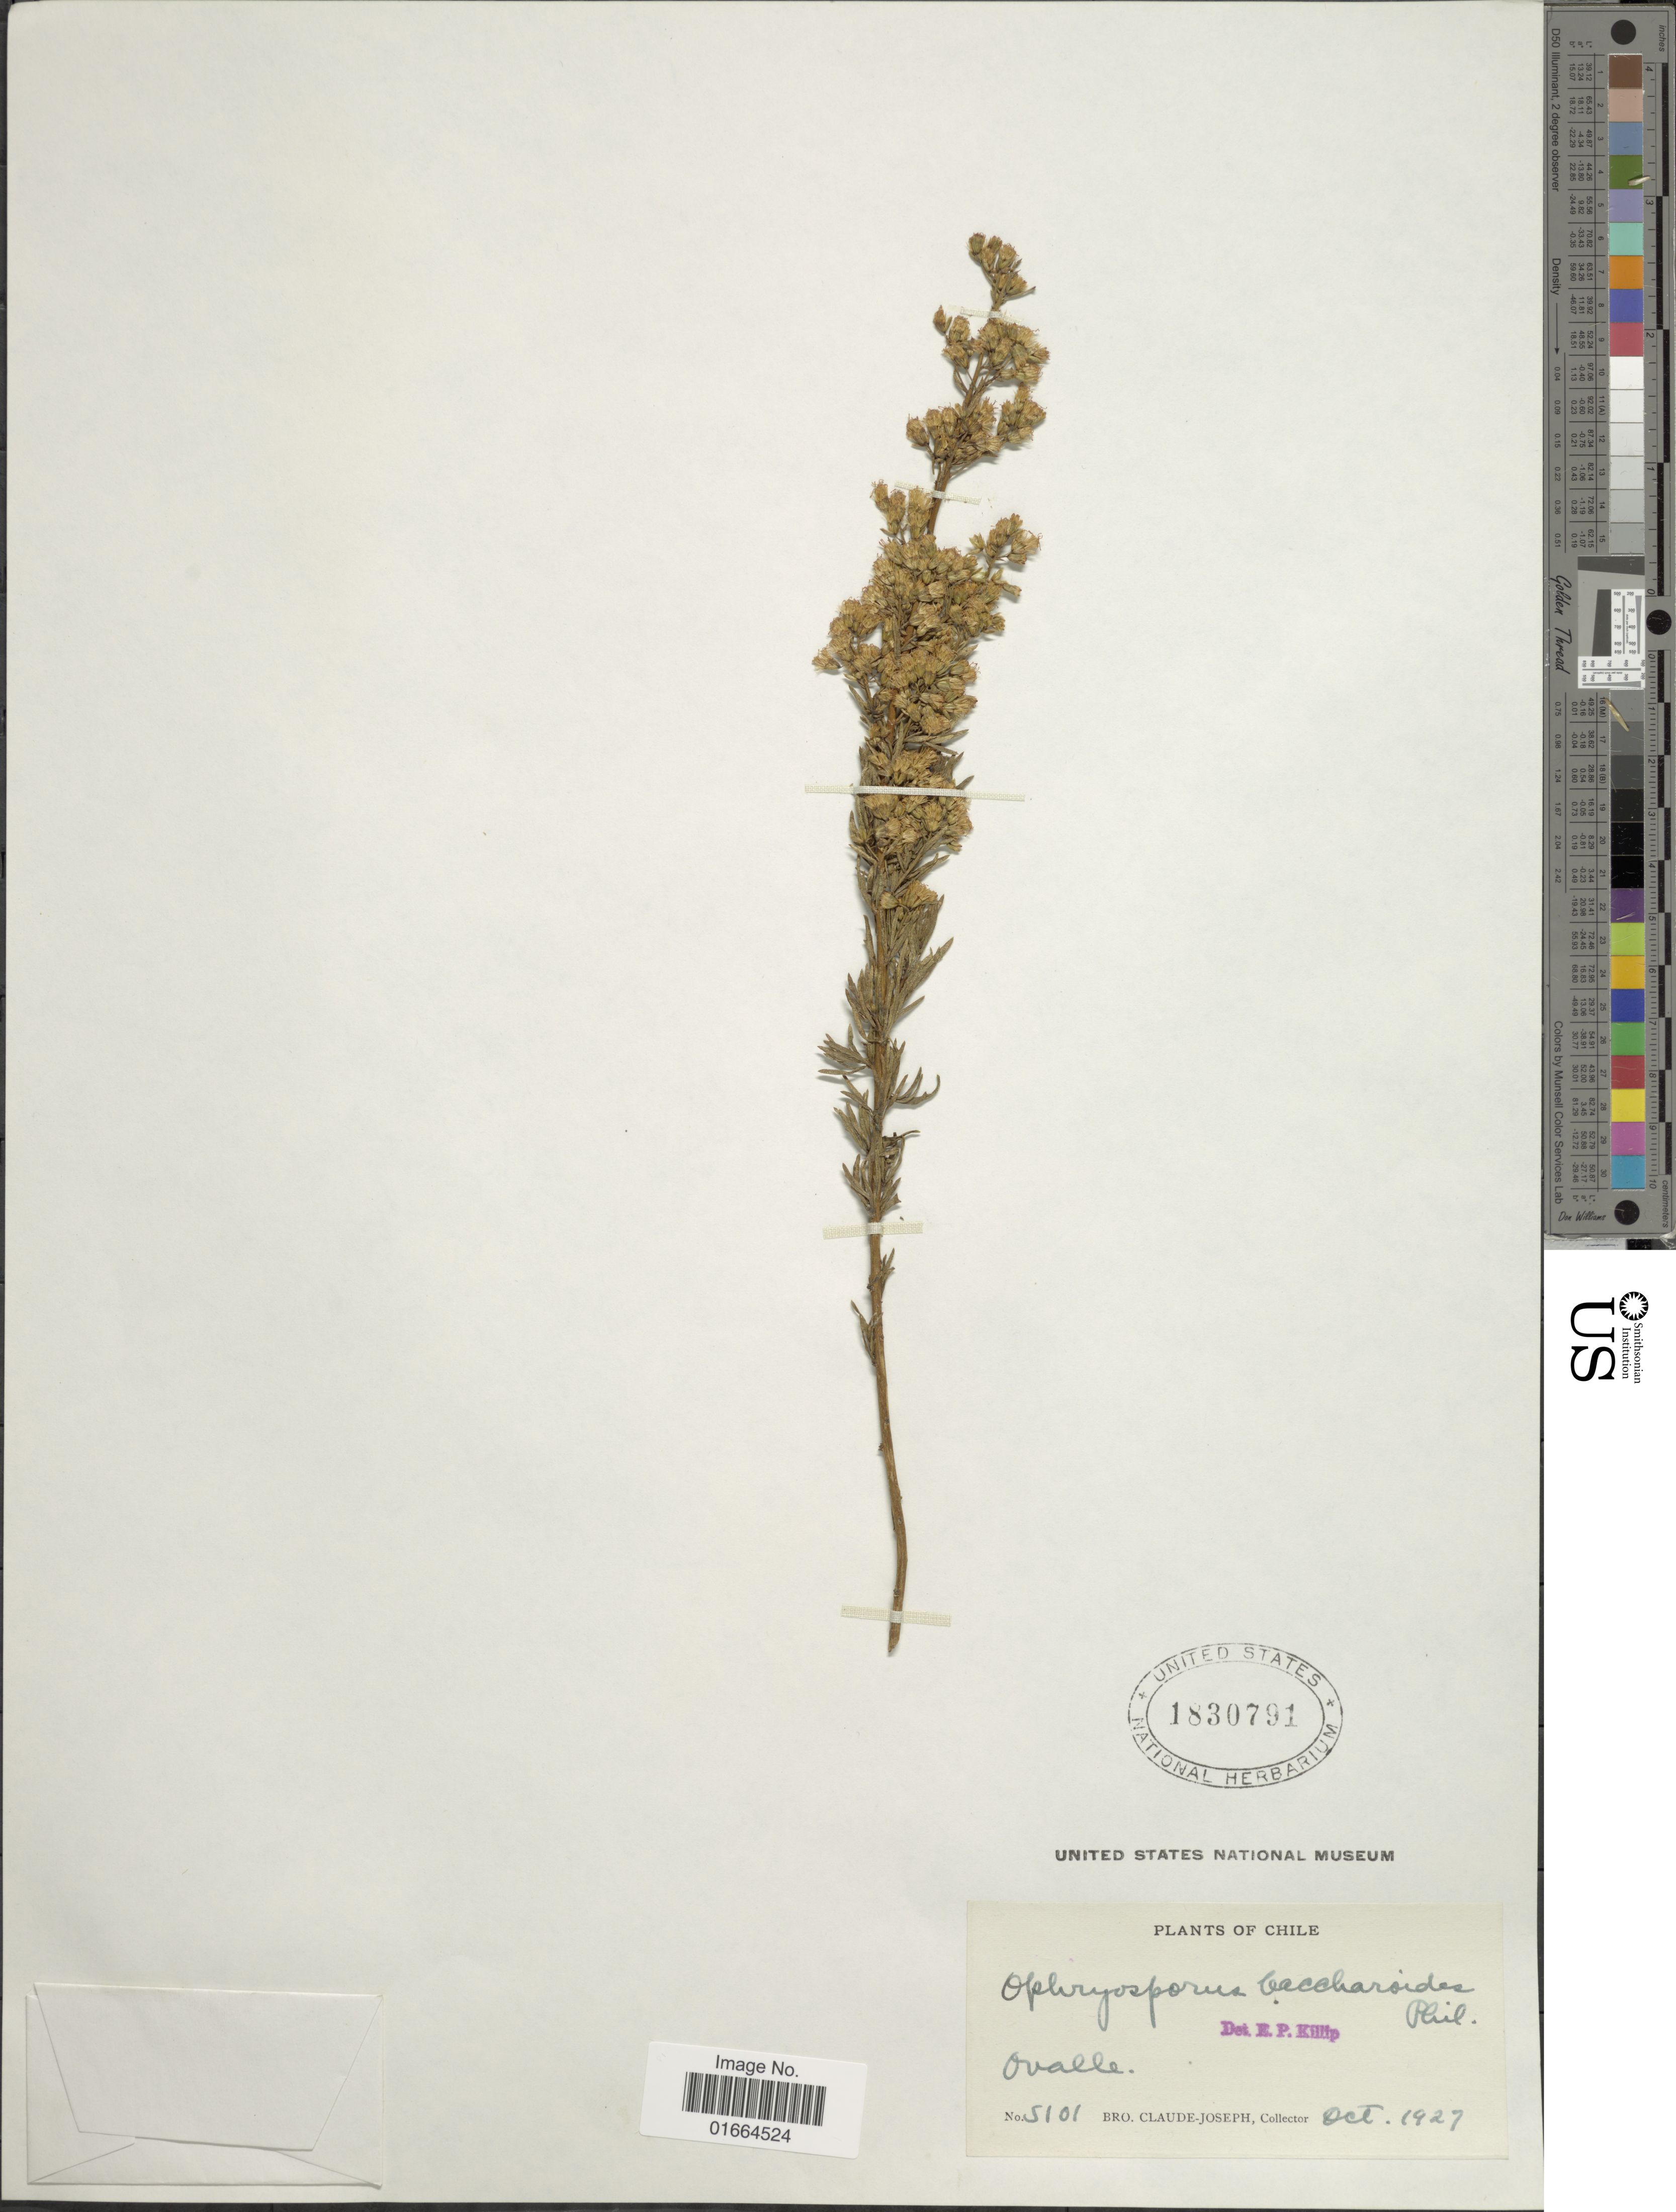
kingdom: Plantae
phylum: Tracheophyta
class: Magnoliopsida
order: Asterales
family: Asteraceae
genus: Ophryosporus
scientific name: Ophryosporus paradoxus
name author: (Hook. & Arn.) Benth. & Hook. f. ex B.D. Jacks.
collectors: Bro. Claude-Joseph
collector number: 5101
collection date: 1927-10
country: Chile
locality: Ovalle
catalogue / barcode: US 1830791